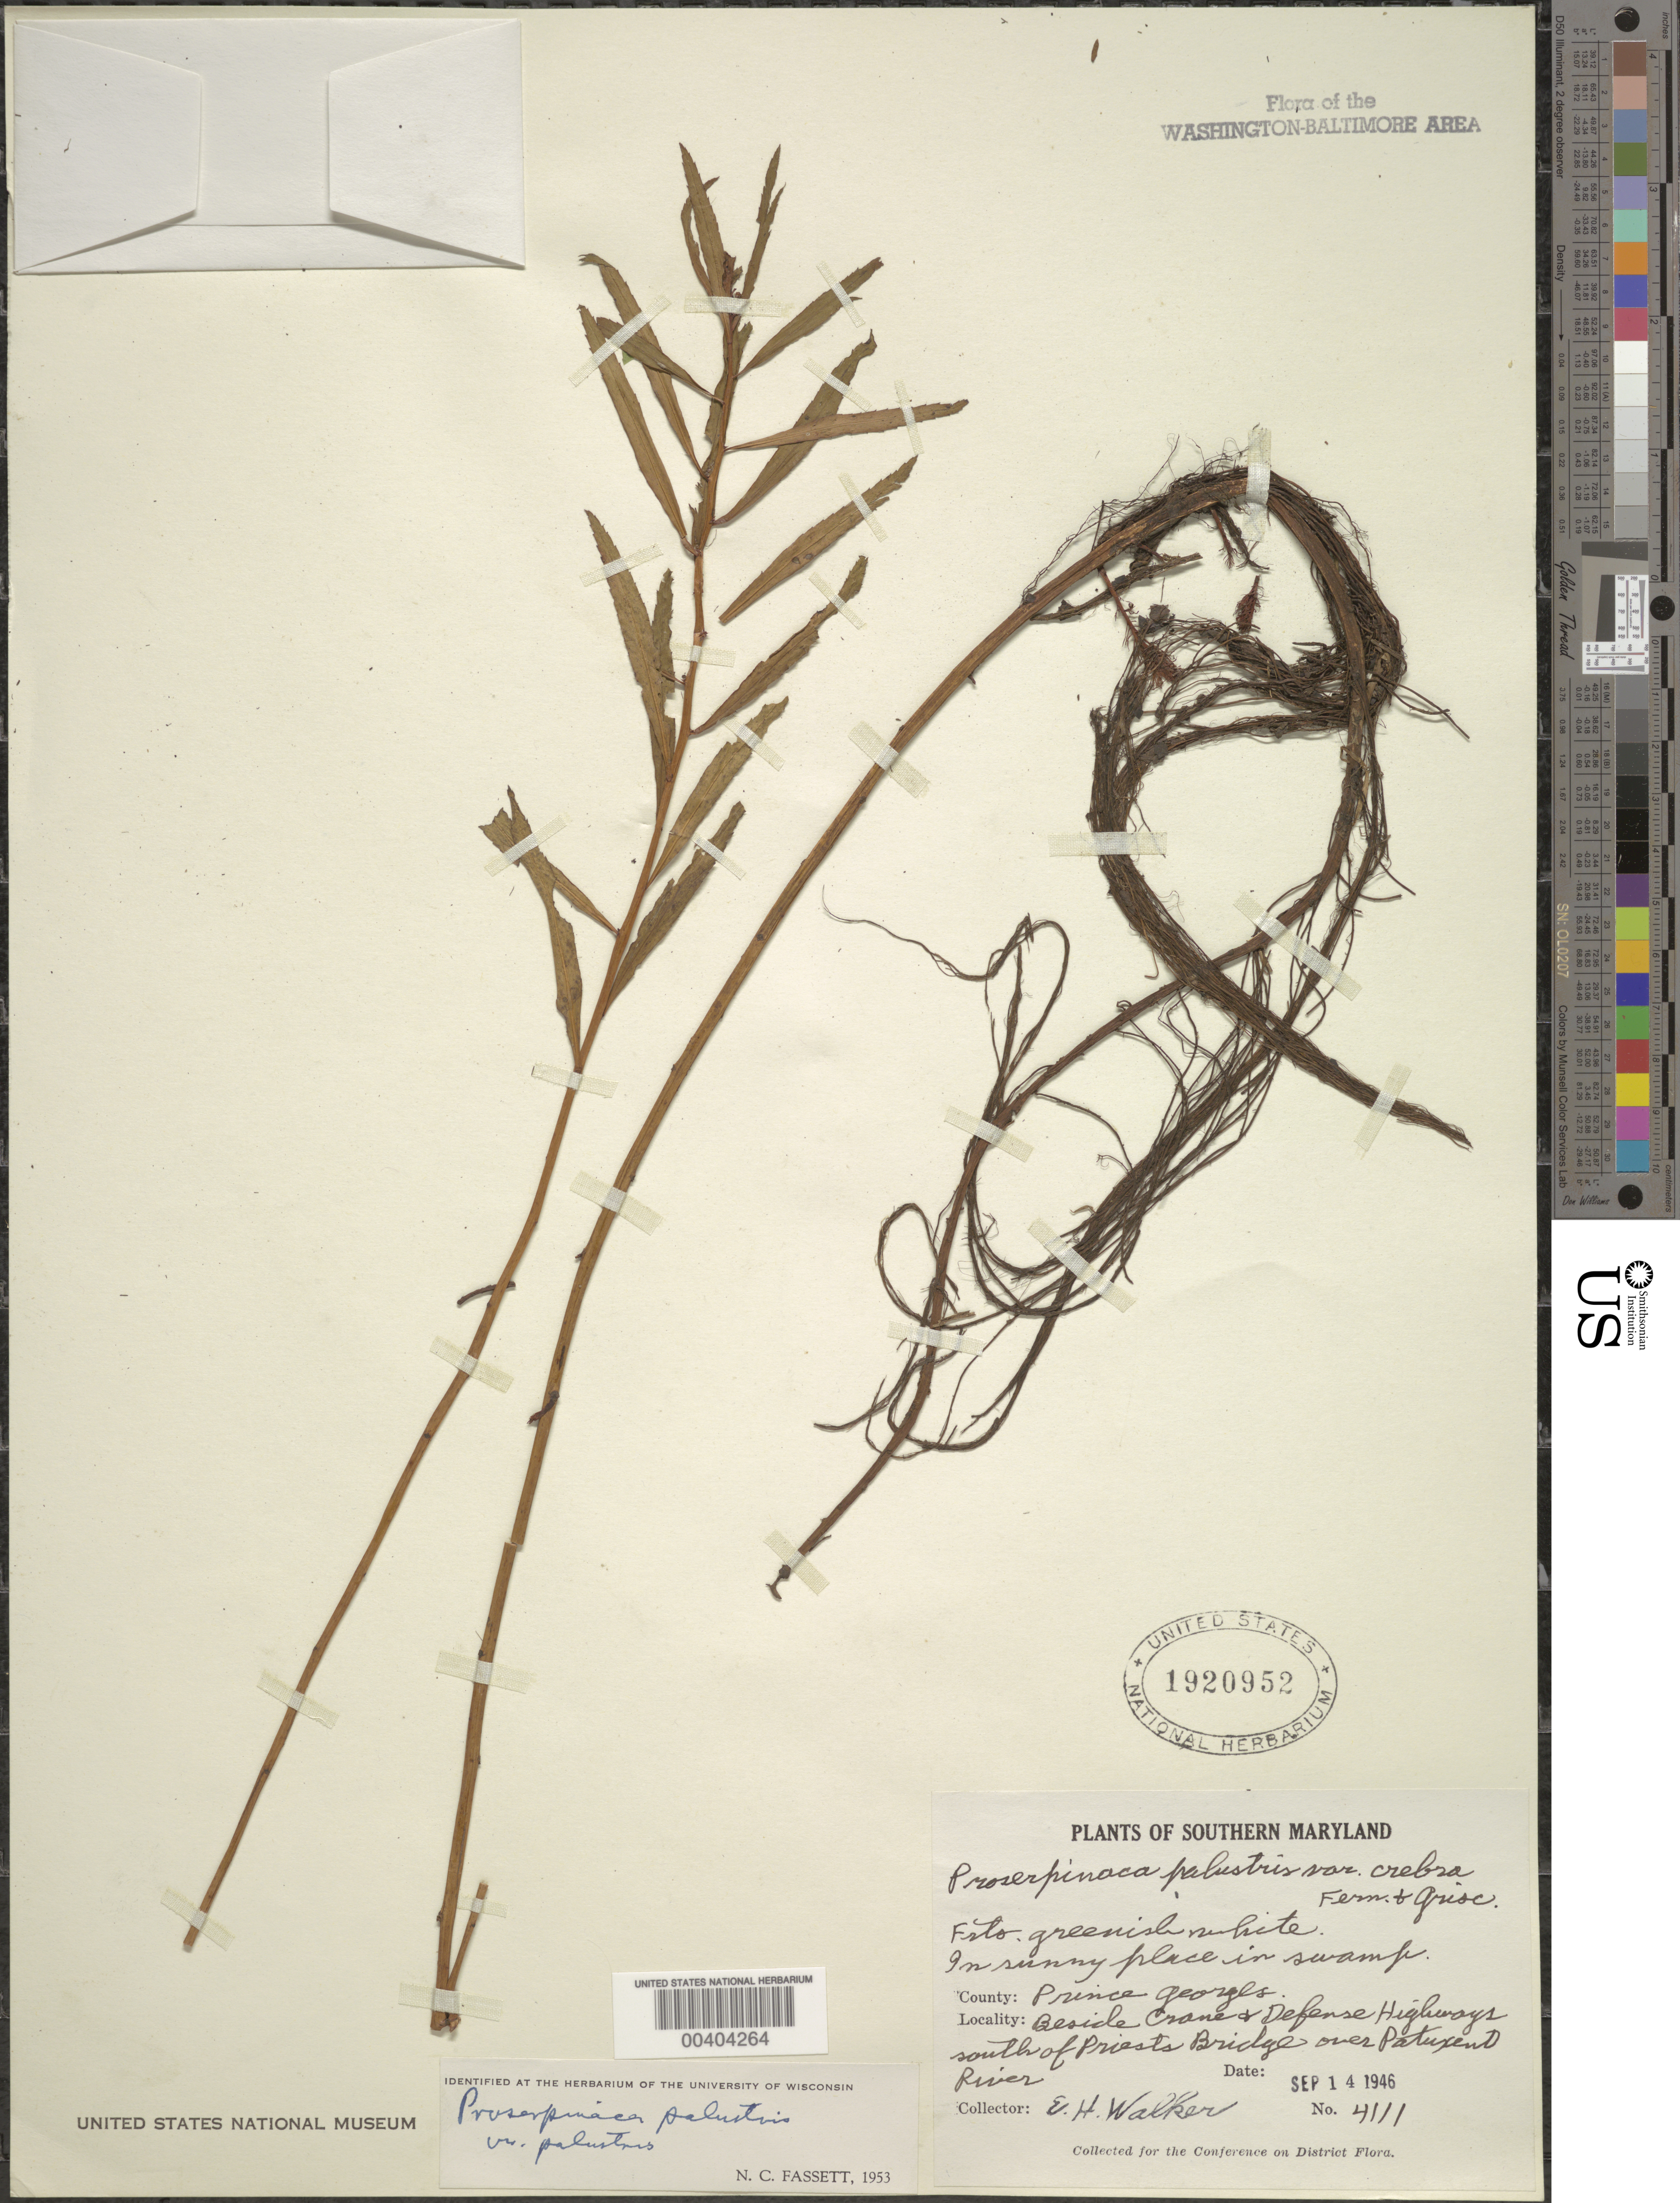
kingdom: Plantae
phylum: Tracheophyta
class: Magnoliopsida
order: Saxifragales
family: Haloragaceae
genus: Proserpinaca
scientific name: Proserpinaca palustris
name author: L.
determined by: Fassett, N. C.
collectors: E. H. Walker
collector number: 4111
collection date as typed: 14 Sep 1946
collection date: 1946-09-14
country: United States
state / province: Maryland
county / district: Prince George's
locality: River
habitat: Sunny place in swamp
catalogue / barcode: US 1920952